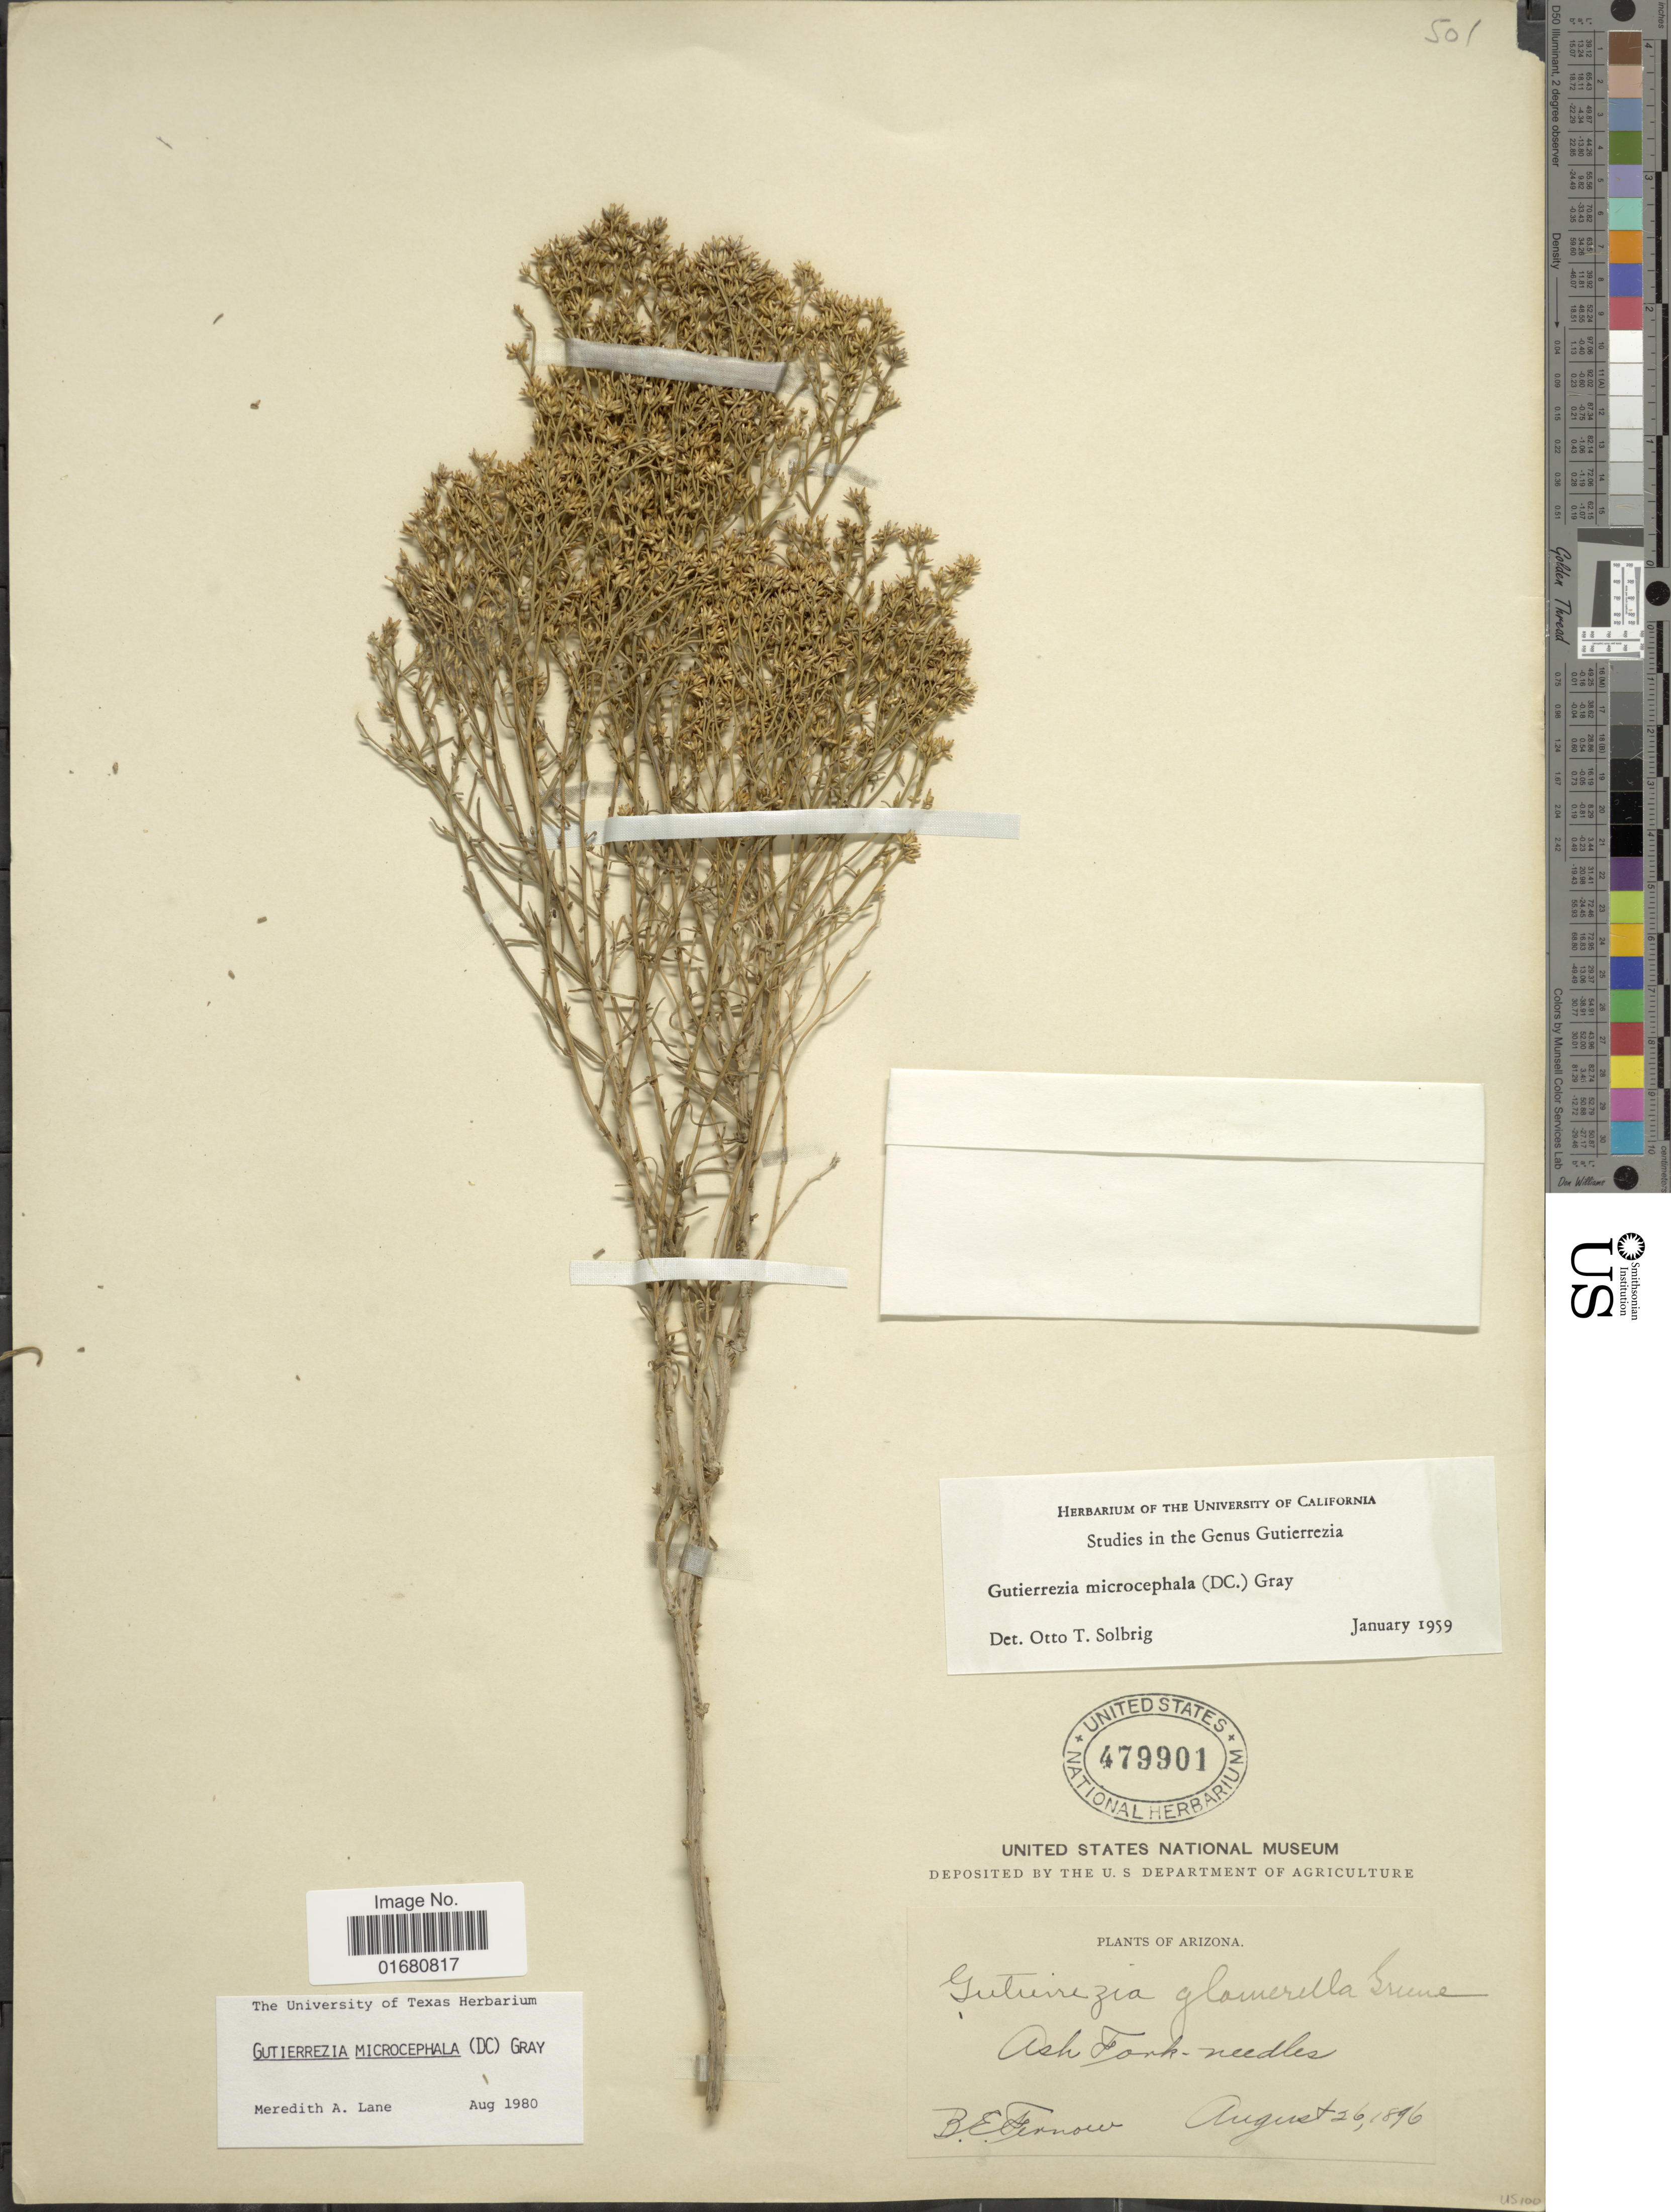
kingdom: Plantae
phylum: Tracheophyta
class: Magnoliopsida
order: Asterales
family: Asteraceae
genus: Gutierrezia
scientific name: Gutierrezia microcephala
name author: (DC.) A. Gray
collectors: B. Fernow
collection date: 1896-08-26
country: United States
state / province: Arizona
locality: Ash Fonk - needles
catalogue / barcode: US 479901